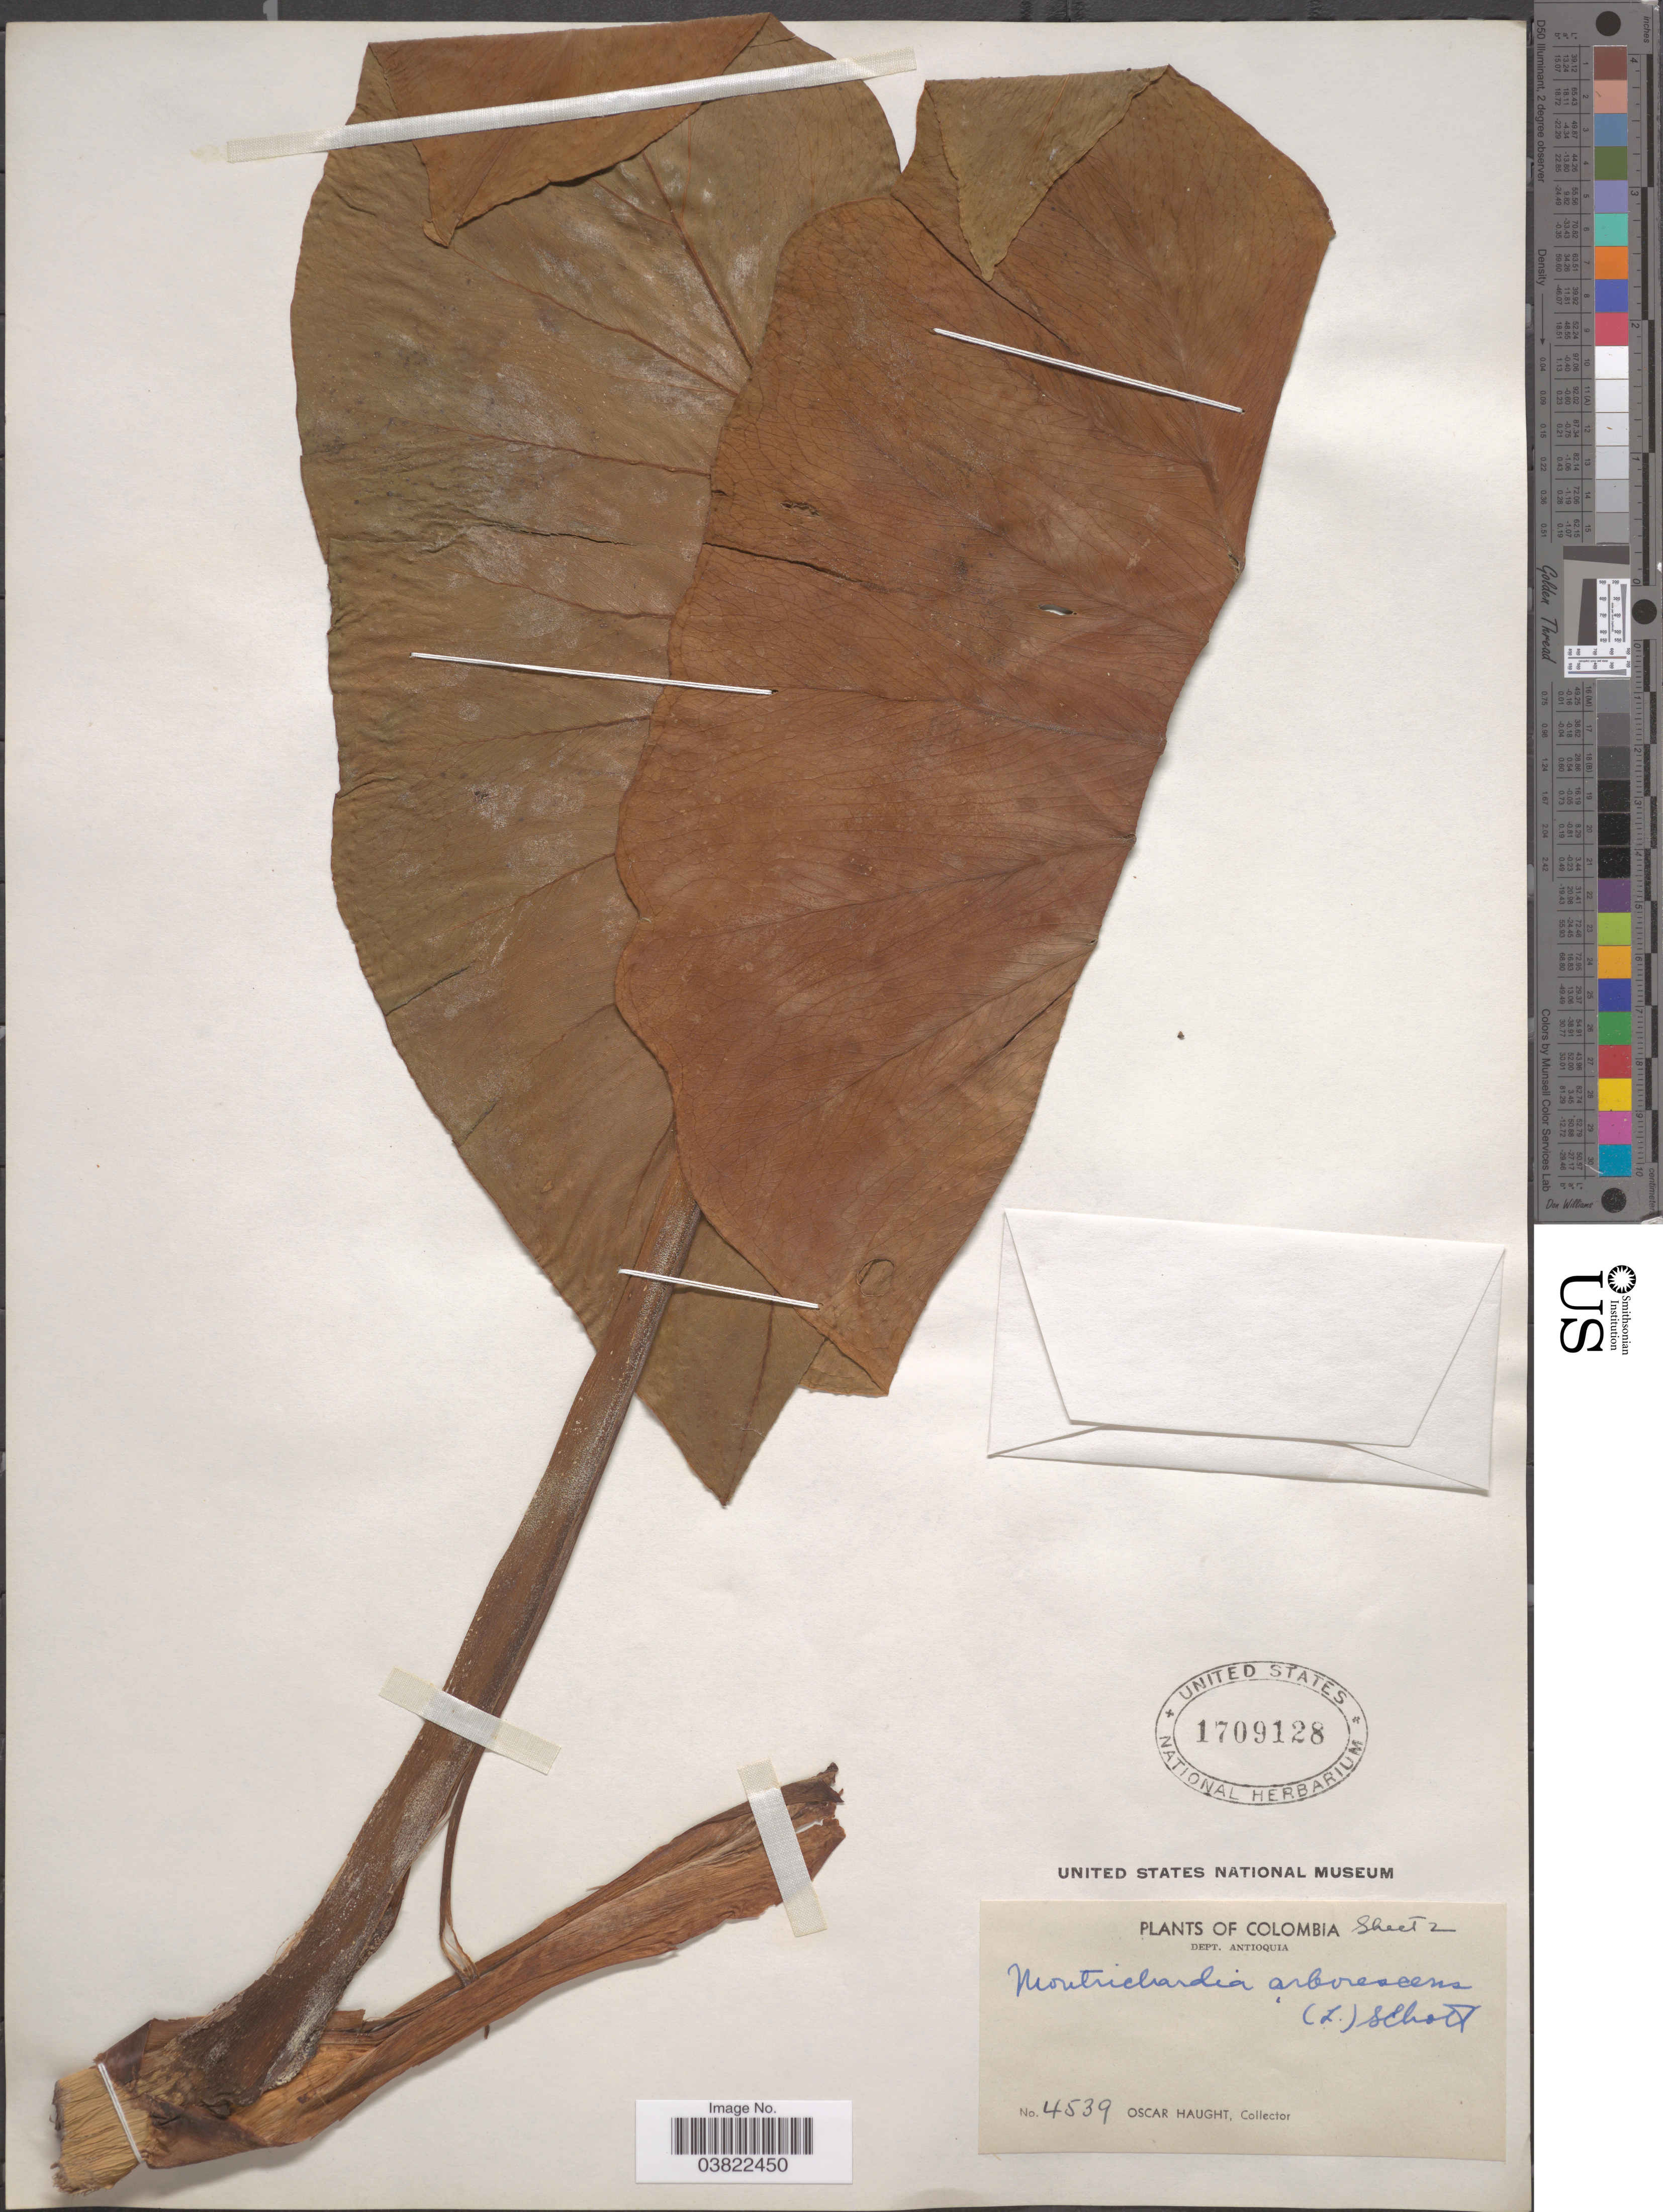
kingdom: Plantae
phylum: Tracheophyta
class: Liliopsida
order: Alismatales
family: Araceae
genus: Montrichardia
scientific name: Montrichardia arborea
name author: (Kunth) Schott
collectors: O. L. Haught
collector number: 4539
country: Colombia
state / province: Antioquia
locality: Dept. Antioquia.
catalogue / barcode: US 1709128